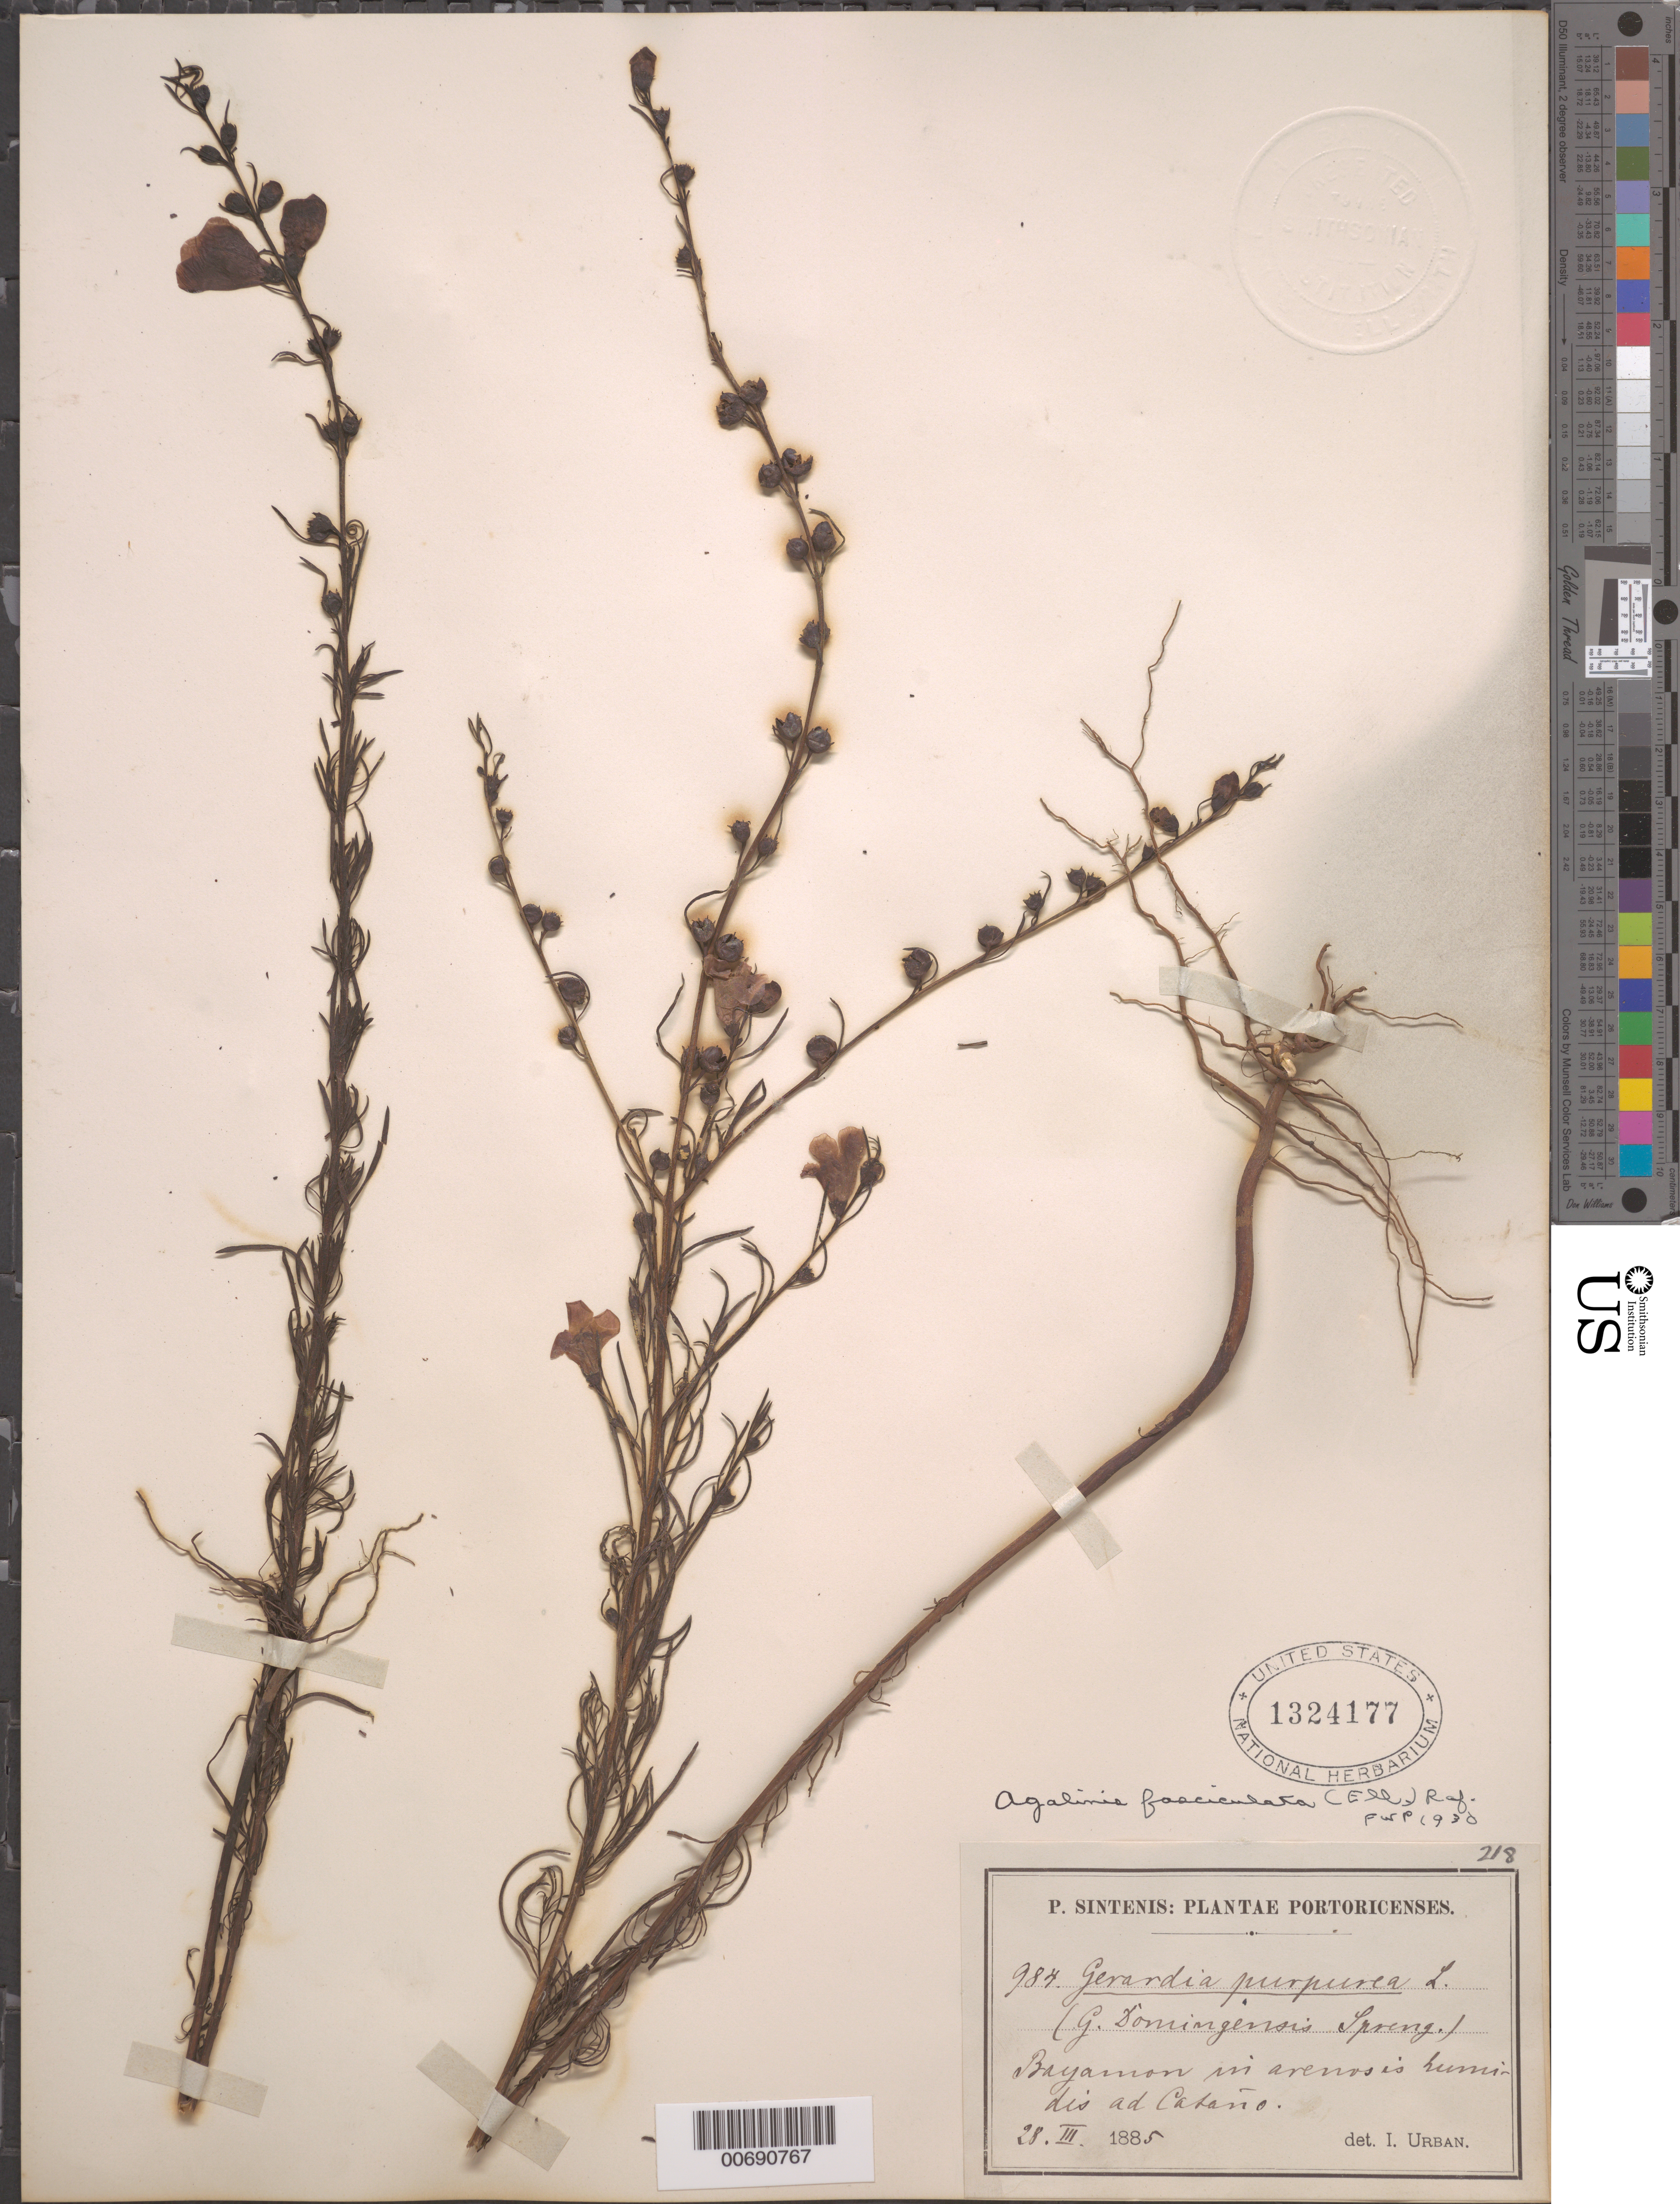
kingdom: Plantae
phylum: Tracheophyta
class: Magnoliopsida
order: Lamiales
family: Orobanchaceae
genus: Agalinis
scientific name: Agalinis fasciculata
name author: (Elliott) Raf.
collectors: P. Sintenis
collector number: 984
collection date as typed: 28 Mar 1885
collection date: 1885-03-28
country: Puerto Rico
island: Greater Antilles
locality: Bayamon.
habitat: in arenosis humidis ad Catano.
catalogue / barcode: US 3124177